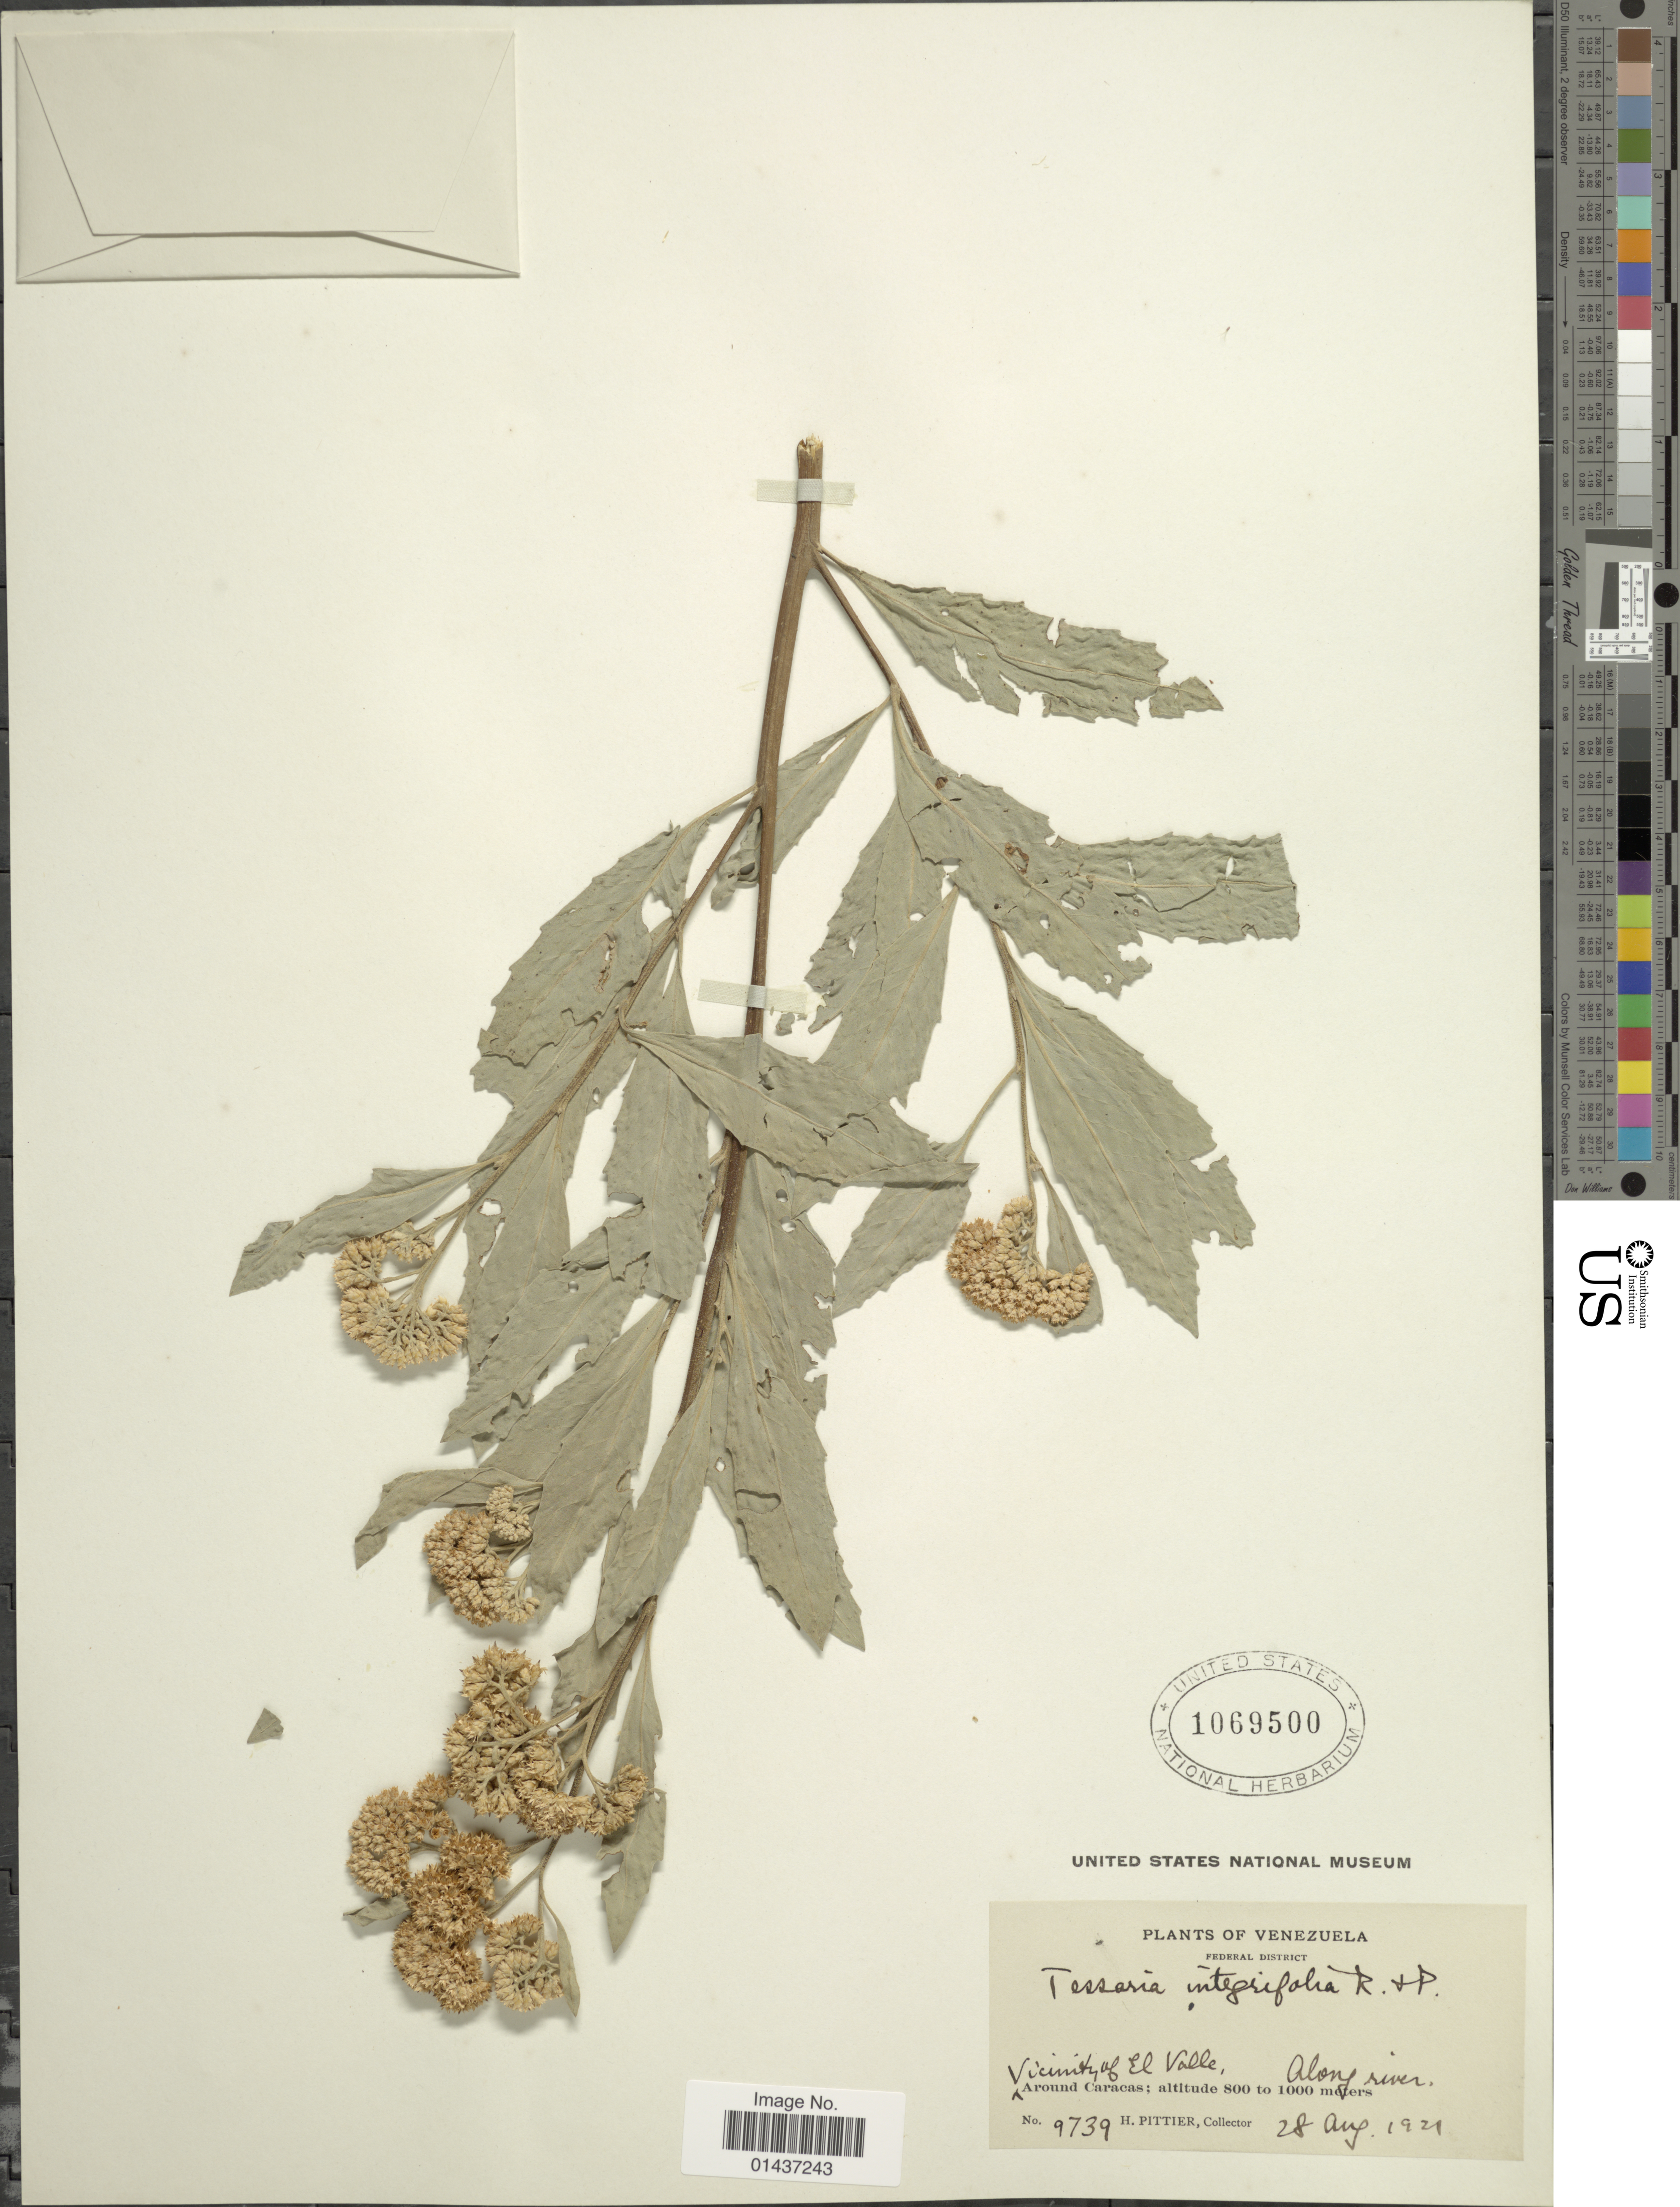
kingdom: Plantae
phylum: Tracheophyta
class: Magnoliopsida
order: Asterales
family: Asteraceae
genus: Tessaria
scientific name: Tessaria integrifolia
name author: Ruiz & Pav.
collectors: H. F. Pittier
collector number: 9739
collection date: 1921-08-28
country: Venezuela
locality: Federal District, Vicinity of El Valle, Around Caracas, Along river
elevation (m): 800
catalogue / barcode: US 1069500